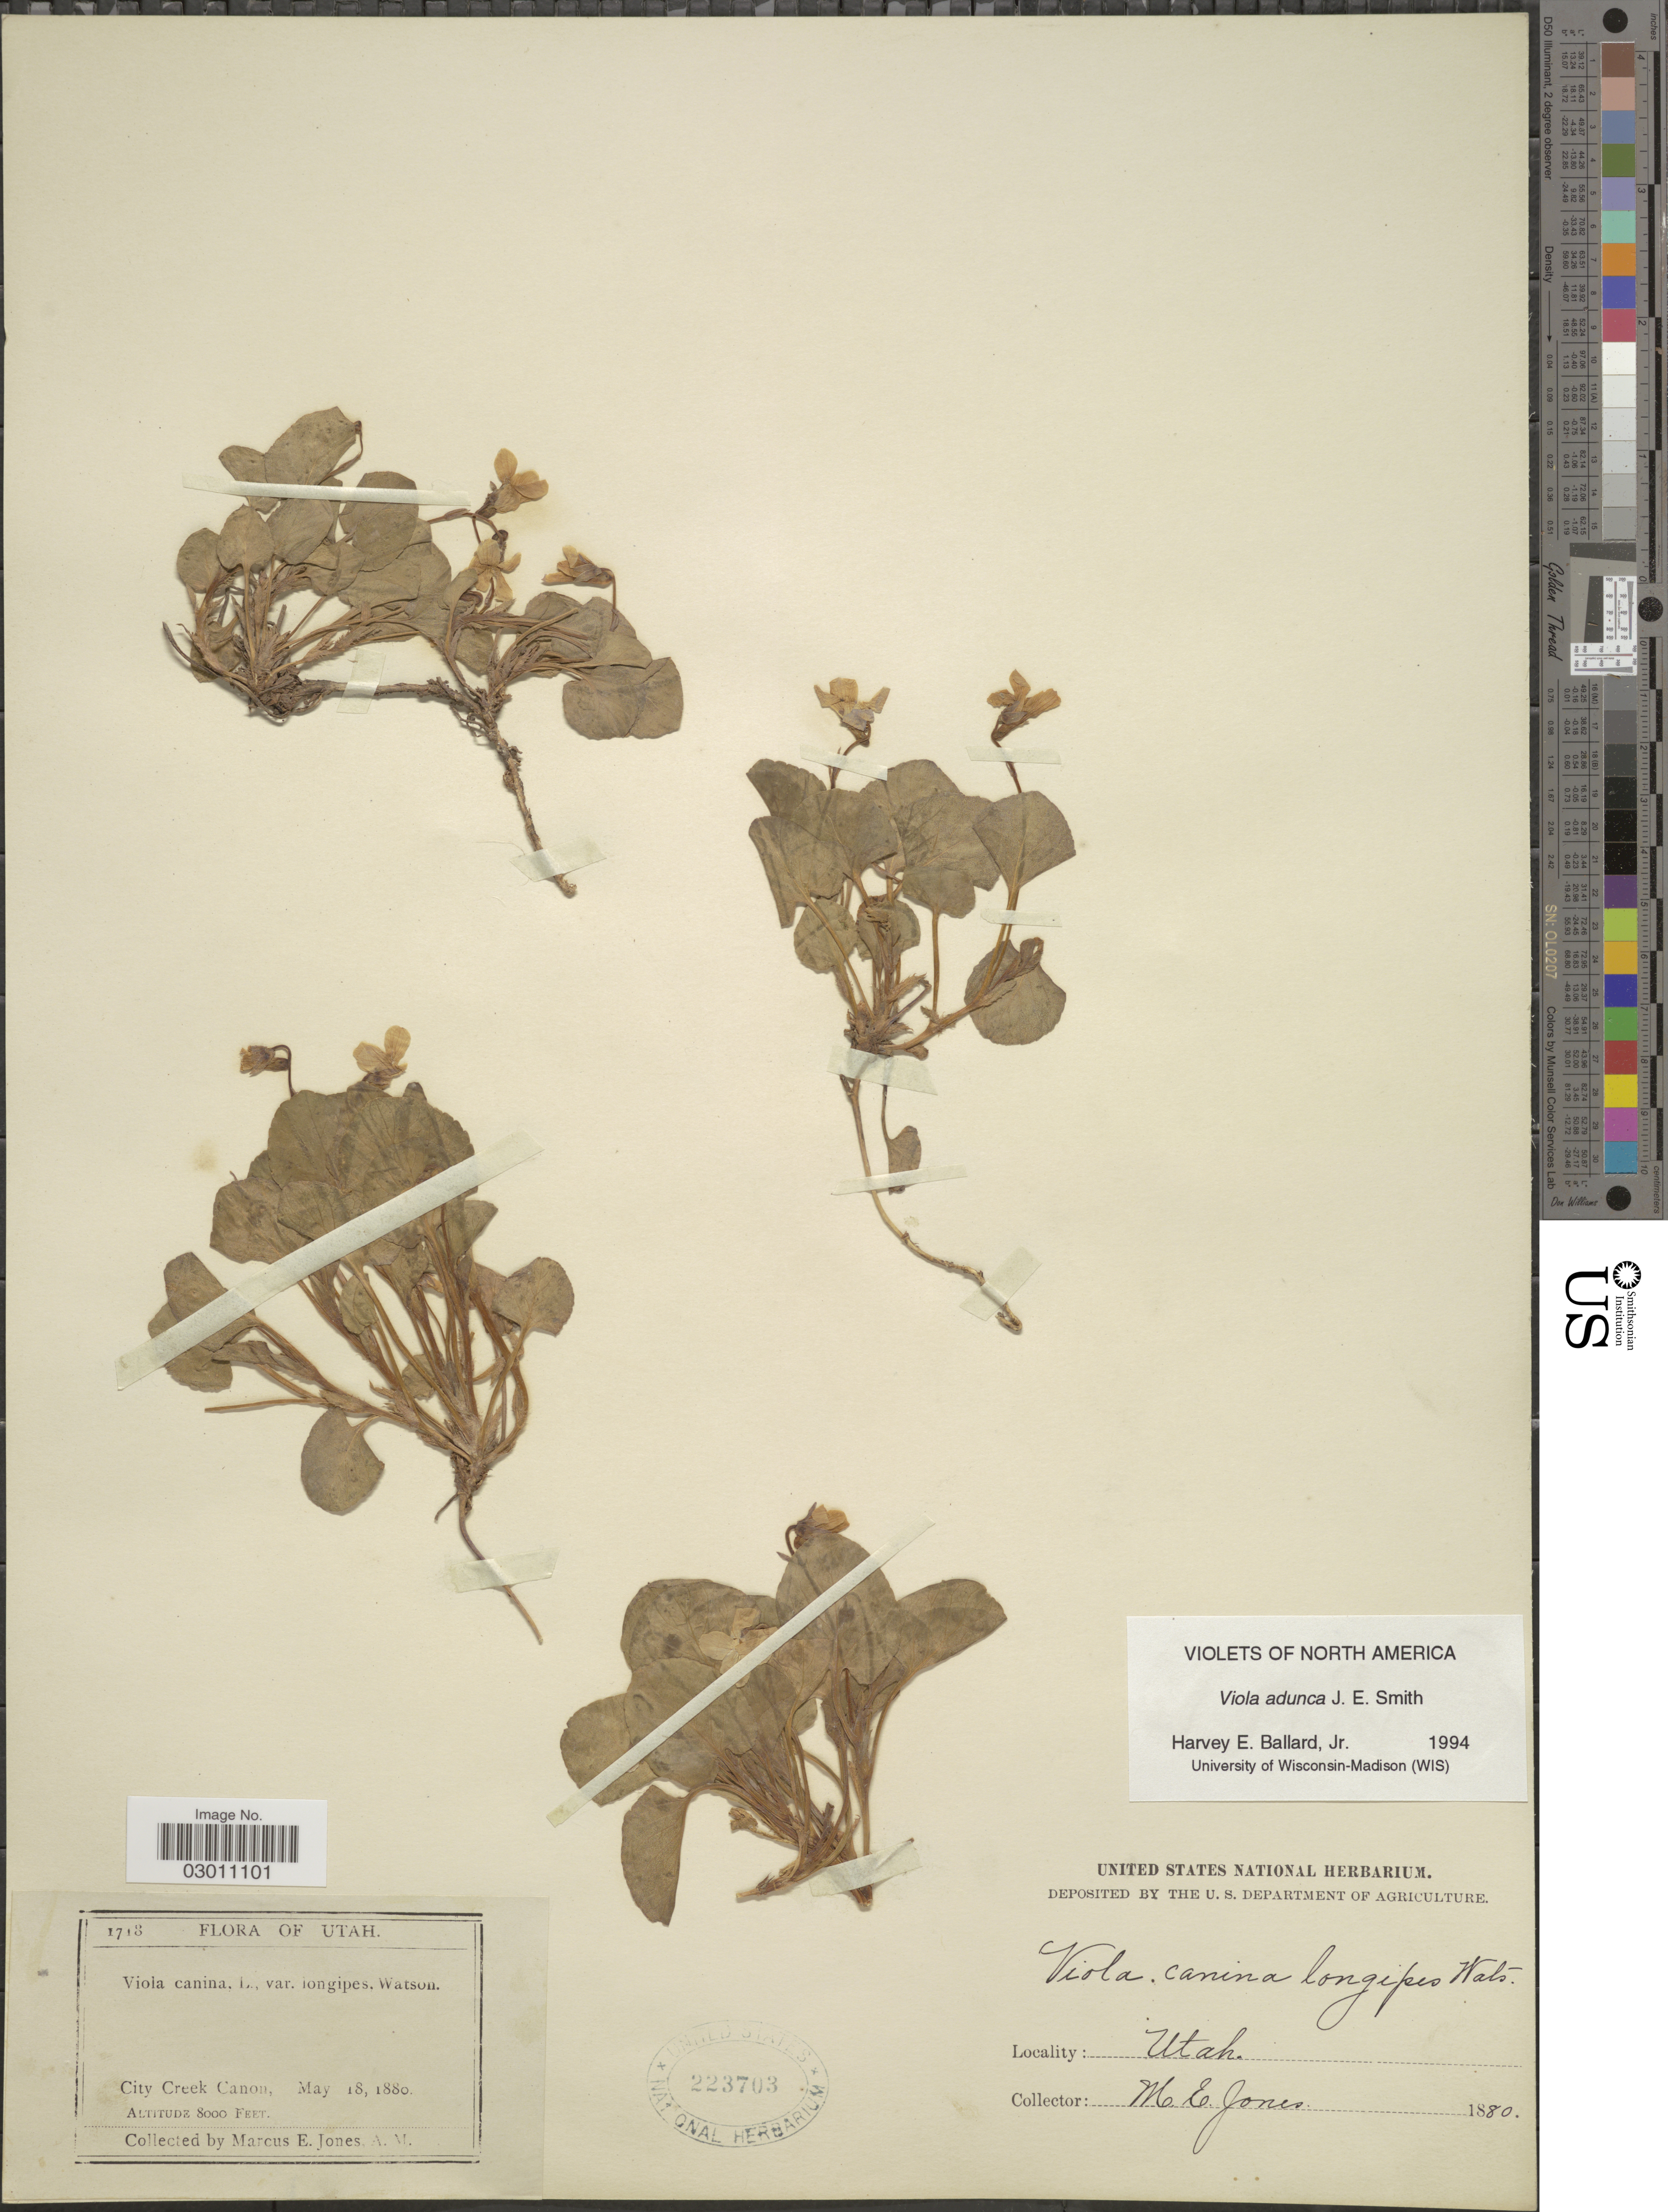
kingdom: Plantae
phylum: Tracheophyta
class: Magnoliopsida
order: Malpighiales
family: Violaceae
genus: Viola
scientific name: Viola adunca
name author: Sm.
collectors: M. E. Jones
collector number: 1713*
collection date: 1880-05-18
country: United States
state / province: Utah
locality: City Creek Canon.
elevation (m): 2438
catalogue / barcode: US 223703